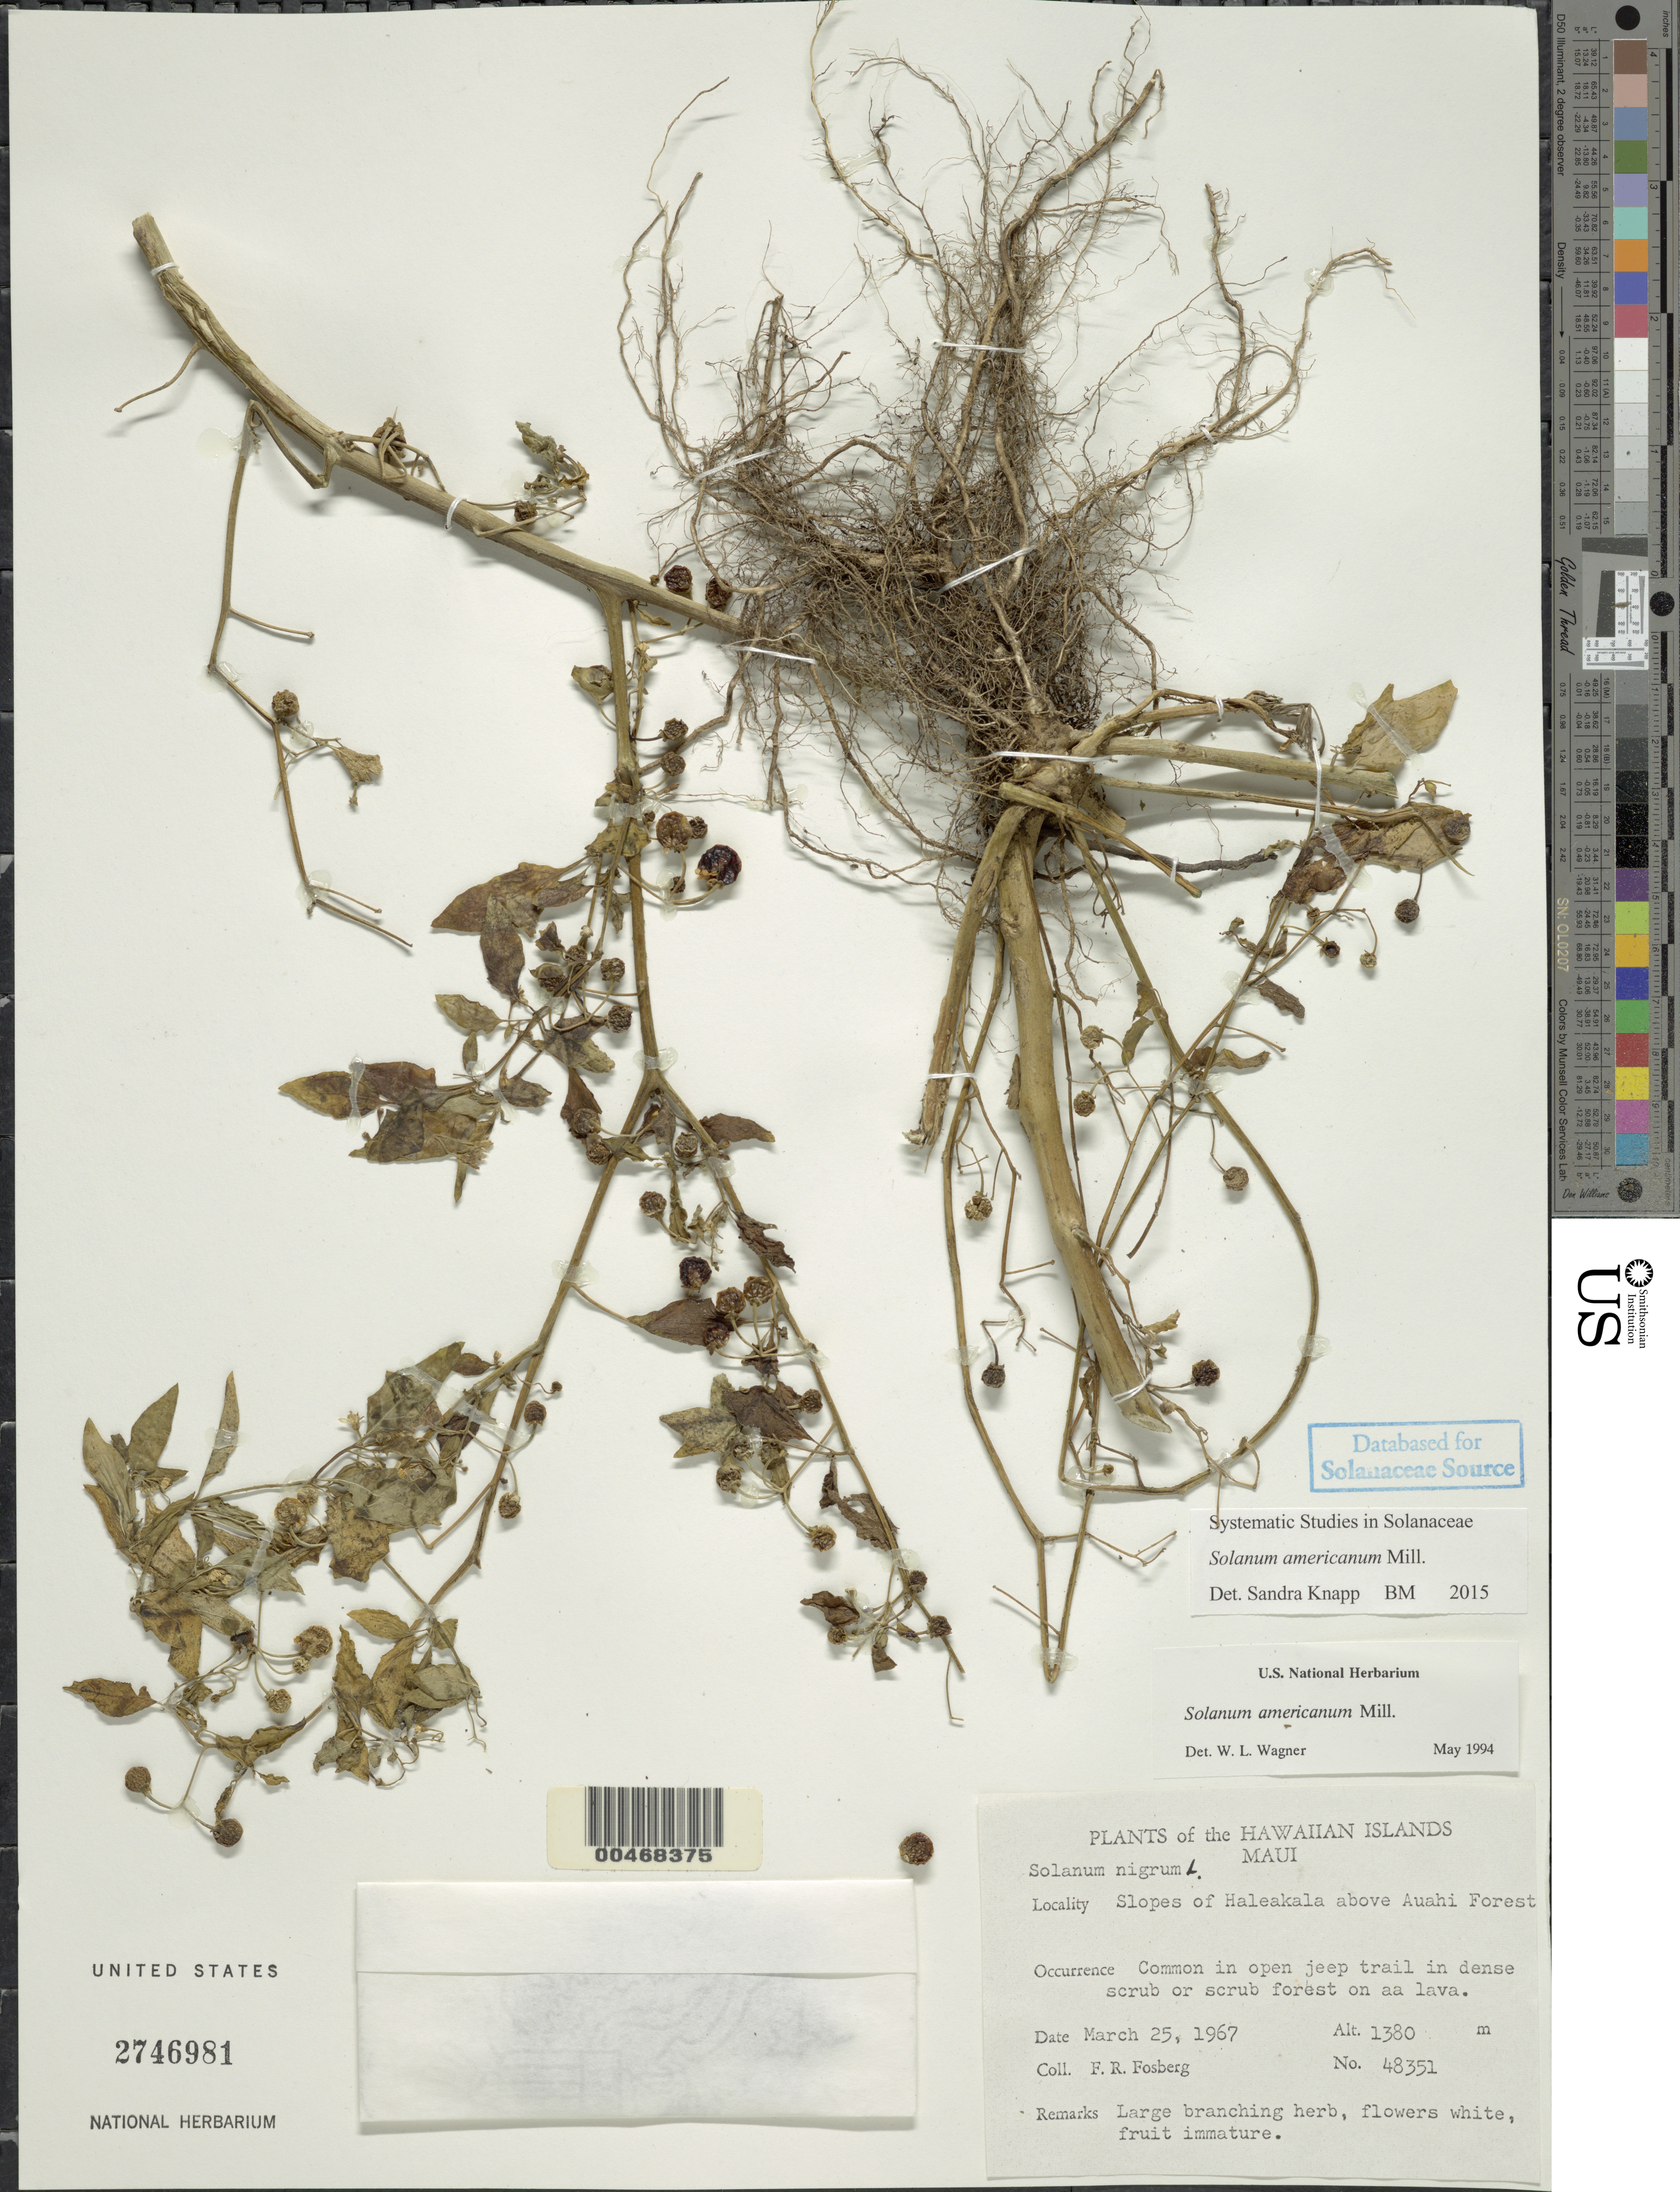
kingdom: Plantae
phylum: Tracheophyta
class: Magnoliopsida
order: Solanales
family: Solanaceae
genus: Solanum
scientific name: Solanum americanum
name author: Mill.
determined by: Wagner, W. L., (BOT), Smithsonian Institution - National Museum of Natural History (UNITED STATES)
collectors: F. R. Fosberg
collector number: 48351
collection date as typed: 25 Mar 1967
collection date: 1967-03-25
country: United States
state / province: Hawaii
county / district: Maui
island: Maui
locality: Slopes of Haleakala above Auahi Forest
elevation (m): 1380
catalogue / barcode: US 2746981